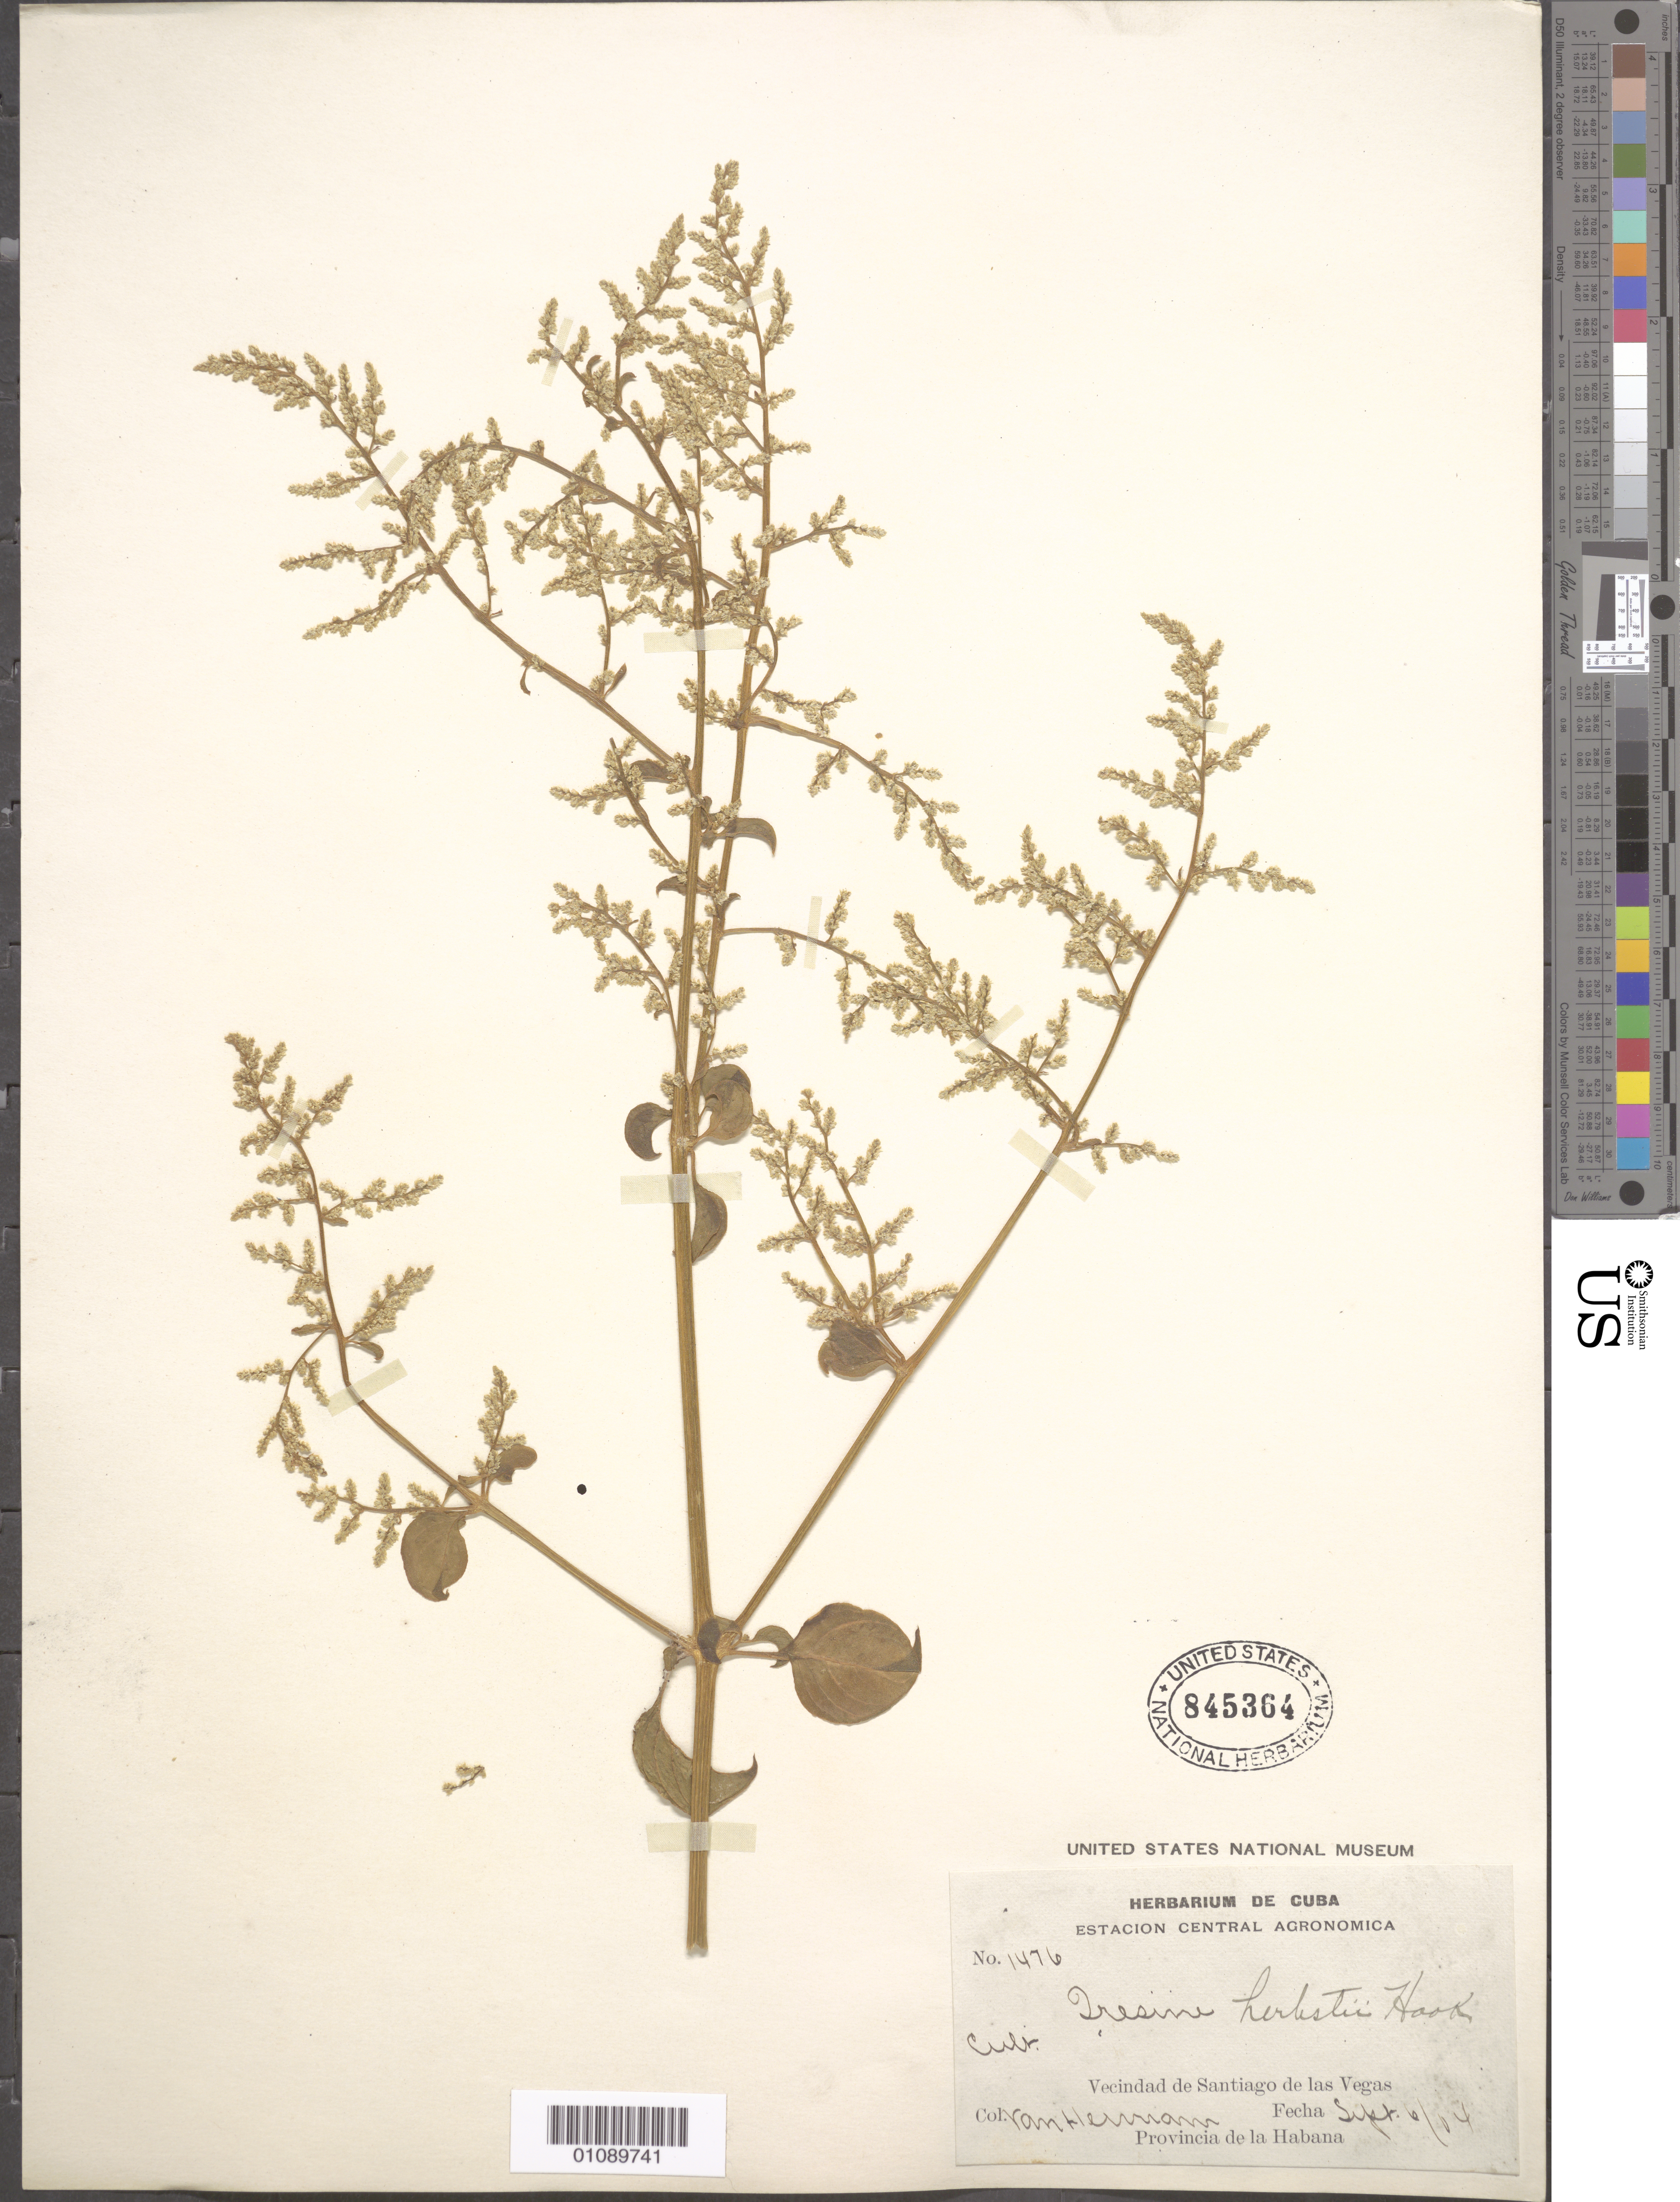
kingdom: Plantae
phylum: Tracheophyta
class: Magnoliopsida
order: Caryophyllales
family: Amaranthaceae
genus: Iresine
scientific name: Iresine herbstii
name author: Hook.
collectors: H. A. Van Hermann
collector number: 1476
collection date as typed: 06 Sep 1904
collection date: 1904-09-06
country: Cuba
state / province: La Habana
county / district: Municipio Boyeros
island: Cuba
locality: Santiago de las Vegas (vecindad de)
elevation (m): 97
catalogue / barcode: US 845364